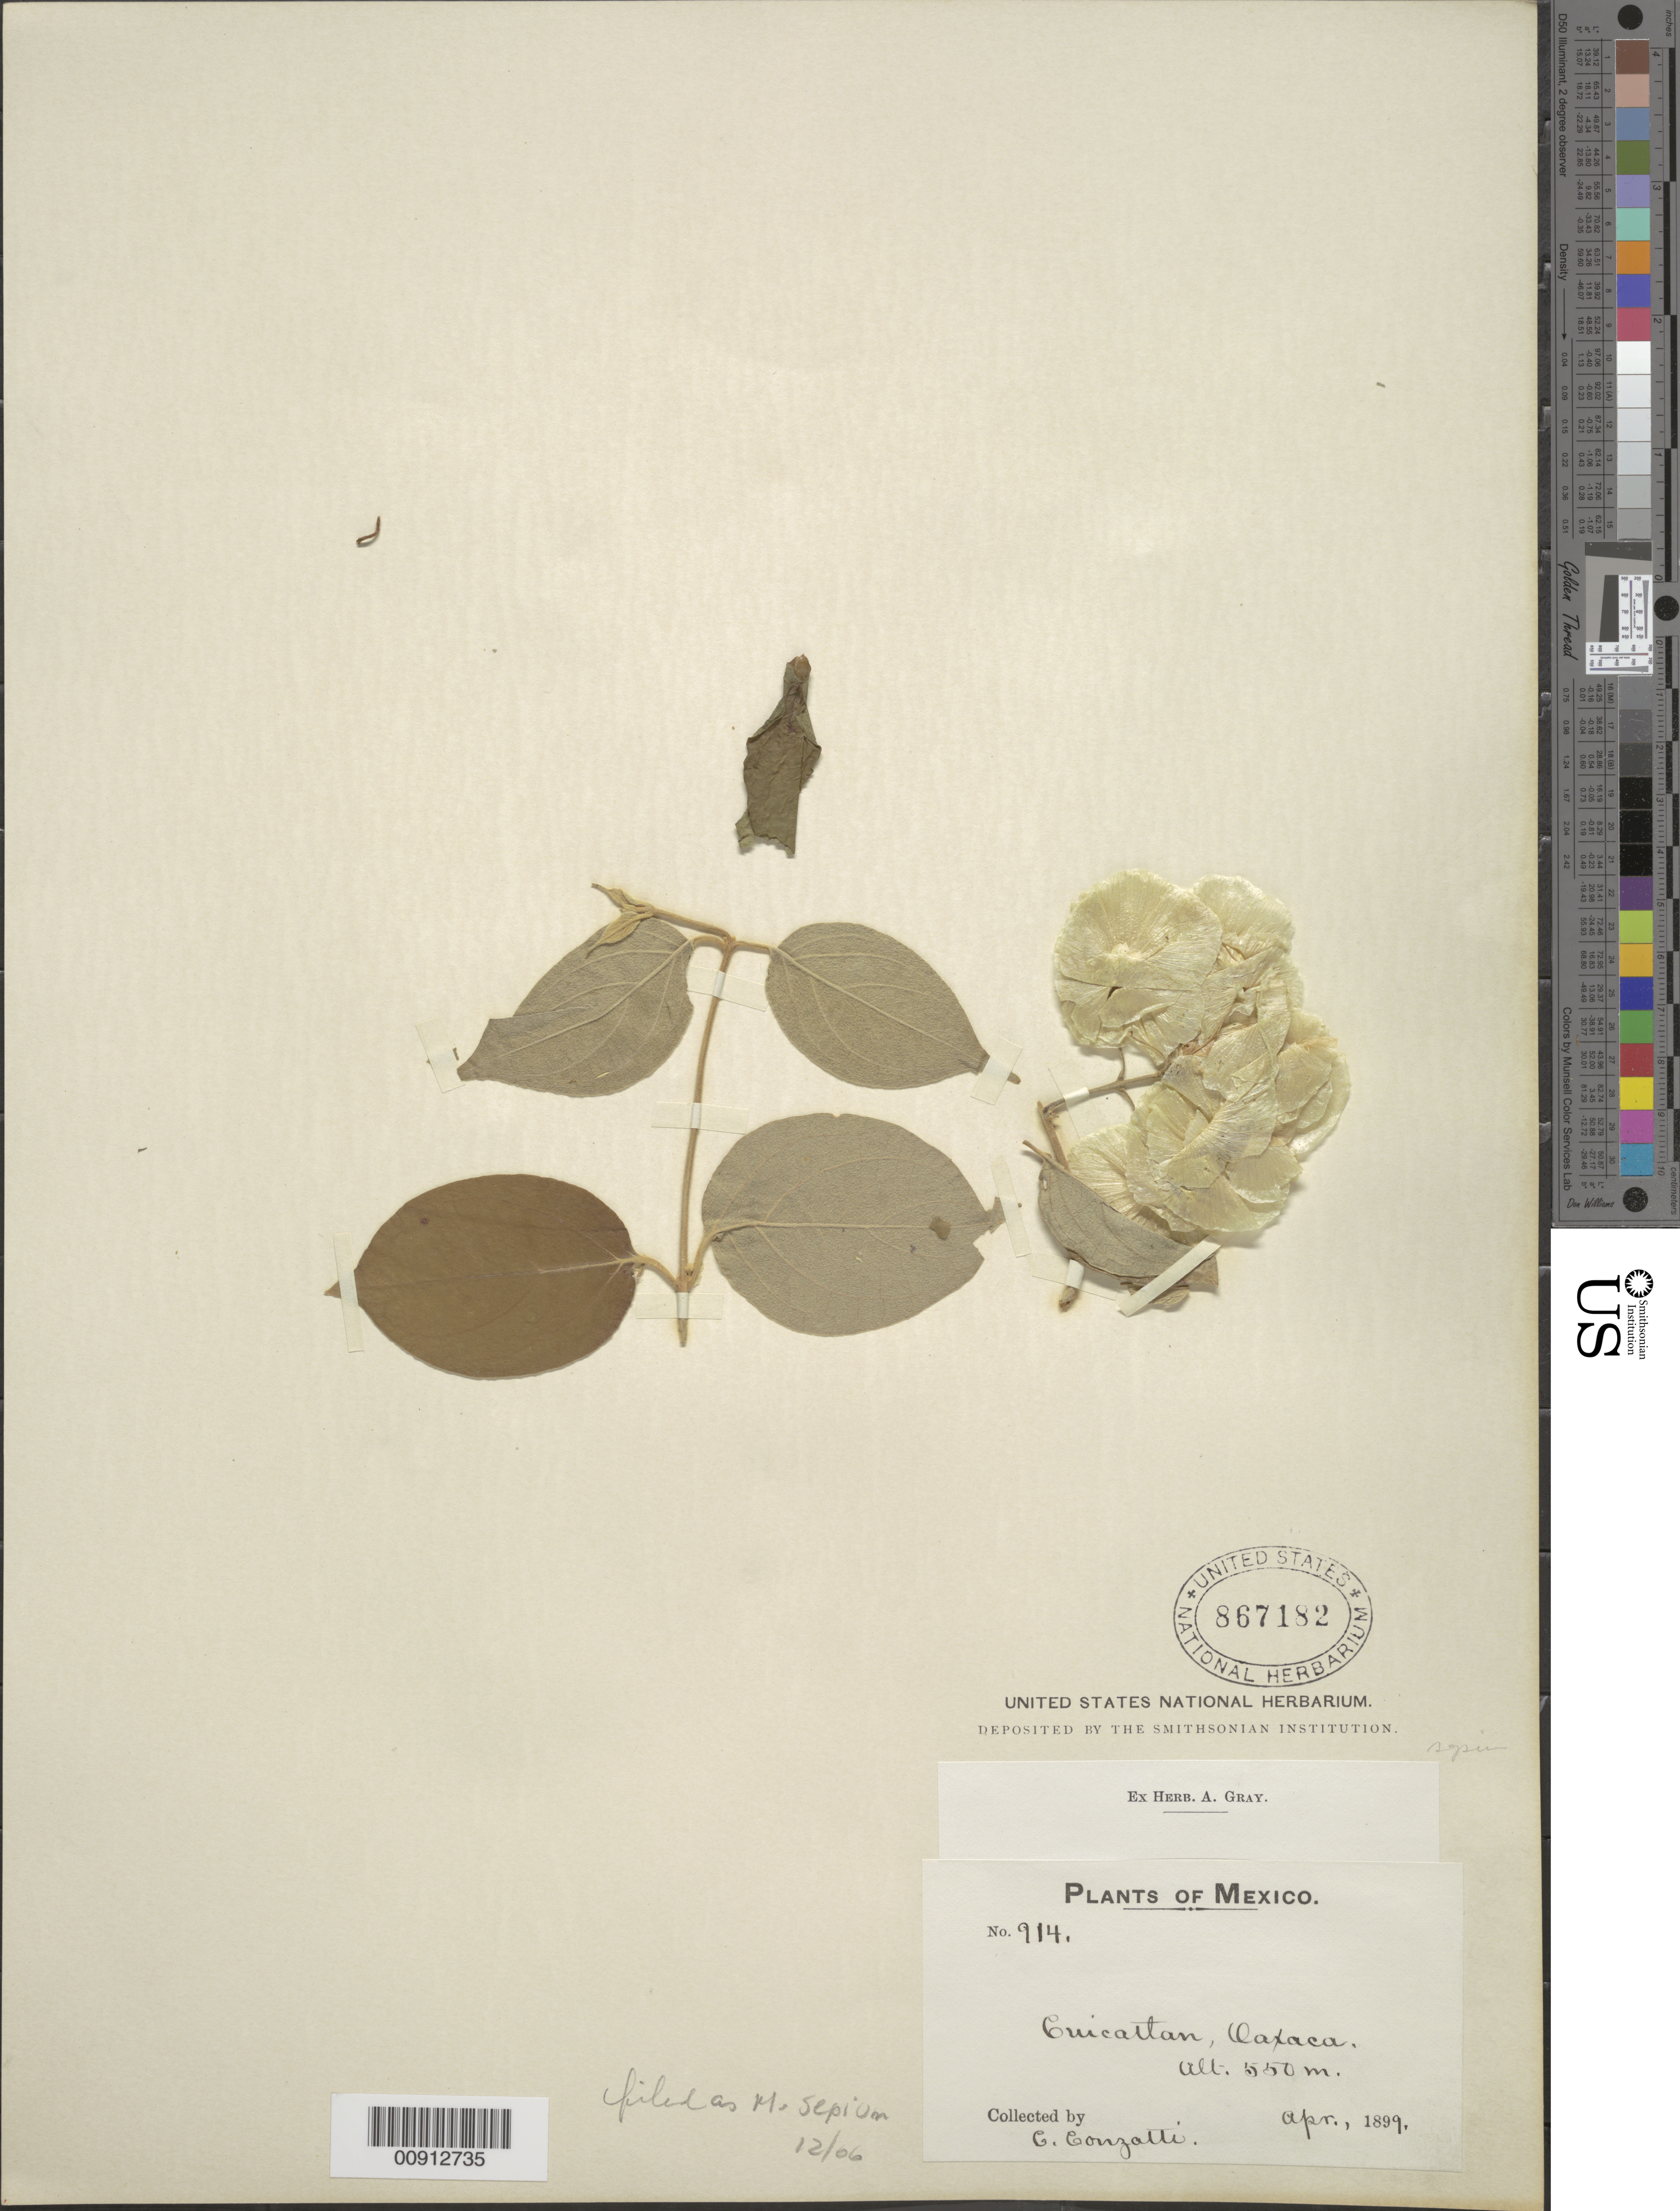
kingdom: Plantae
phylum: Tracheophyta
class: Magnoliopsida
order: Malpighiales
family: Malpighiaceae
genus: Mascagnia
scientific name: Mascagnia tomentosa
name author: C.E. Anderson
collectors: C. Conzatti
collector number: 914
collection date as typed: Apr 1899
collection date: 1899-04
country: Mexico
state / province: Oaxaca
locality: Cuicatlán, Oaxaca.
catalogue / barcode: US 867182